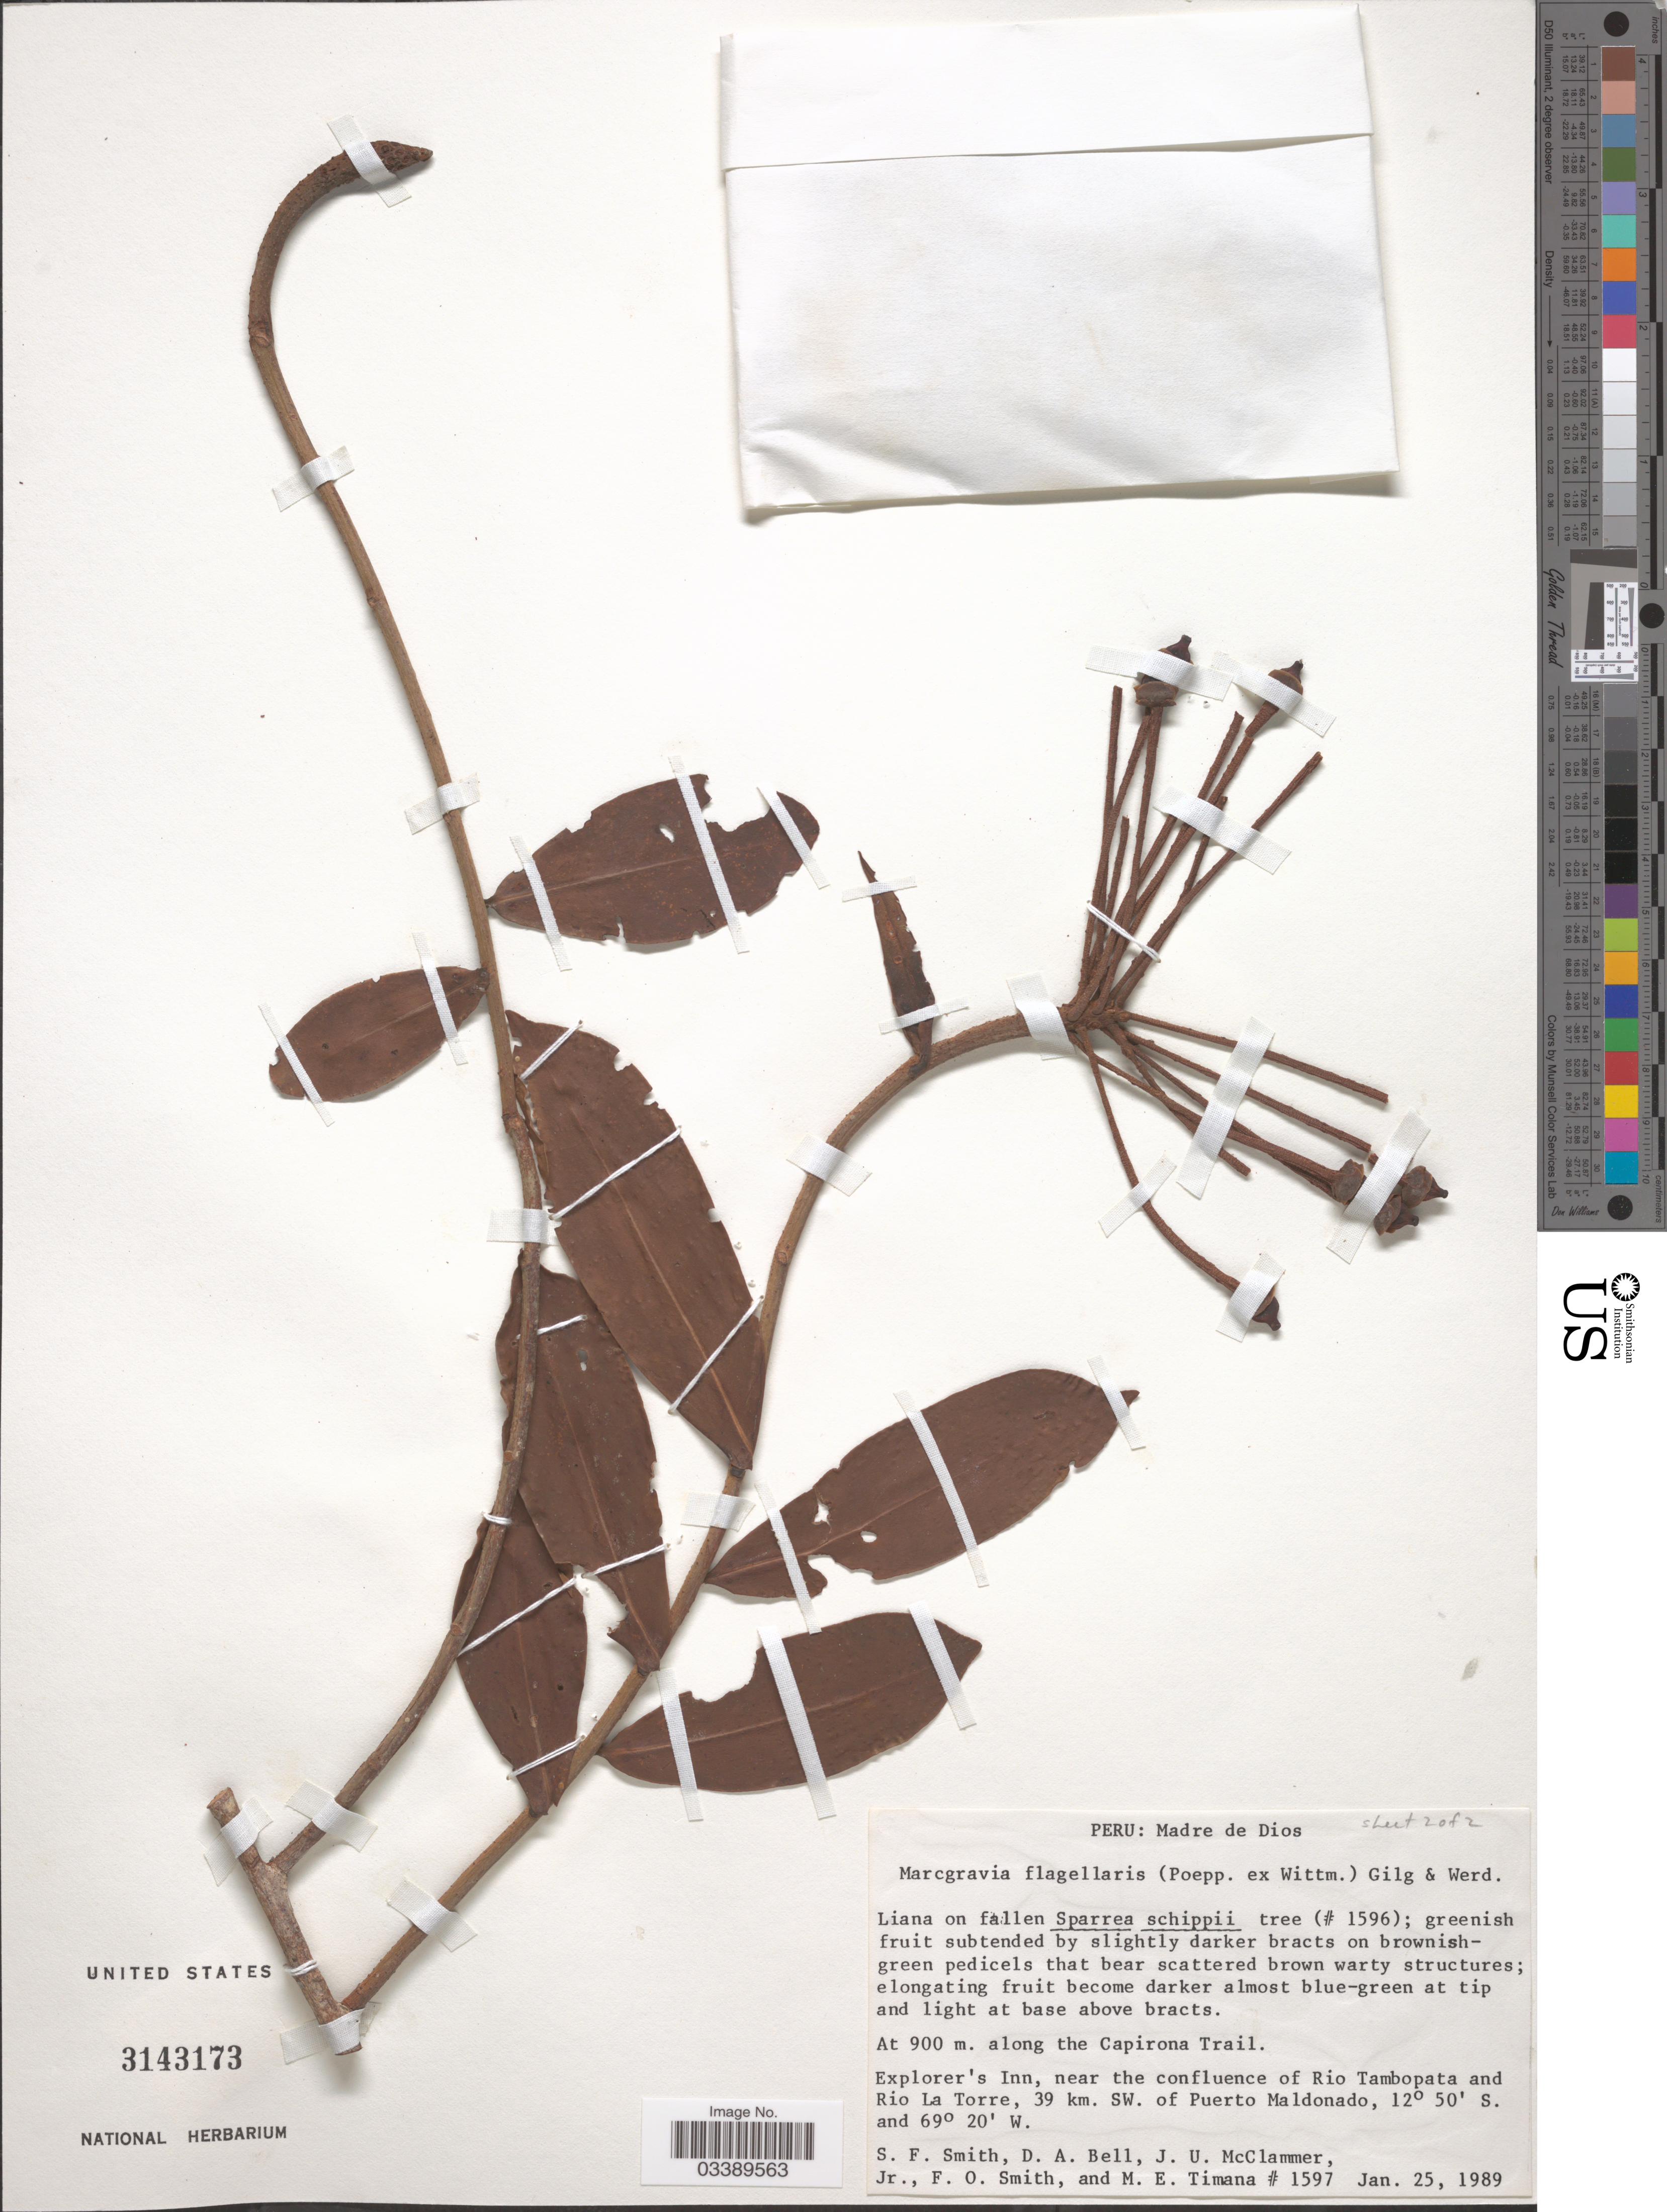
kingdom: Plantae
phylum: Tracheophyta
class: Magnoliopsida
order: Ericales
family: Marcgraviaceae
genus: Marcgravia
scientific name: Marcgravia flagellaris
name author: (Poepp. ex Wittm.) Poepp. ex Gilg & Werderm.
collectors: S.F. Smith, D. A. Bell, J. McClammer Jr. & F. Smith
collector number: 1597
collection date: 1989-01-25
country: Peru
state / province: Madre de Dios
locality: Along the Capirona Trail. Explorer's Inn, near the confluence of Rio Tambopata and Rio La Torre, 39 km. SW. of Puerto Maldonado.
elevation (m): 900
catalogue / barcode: US 3143173